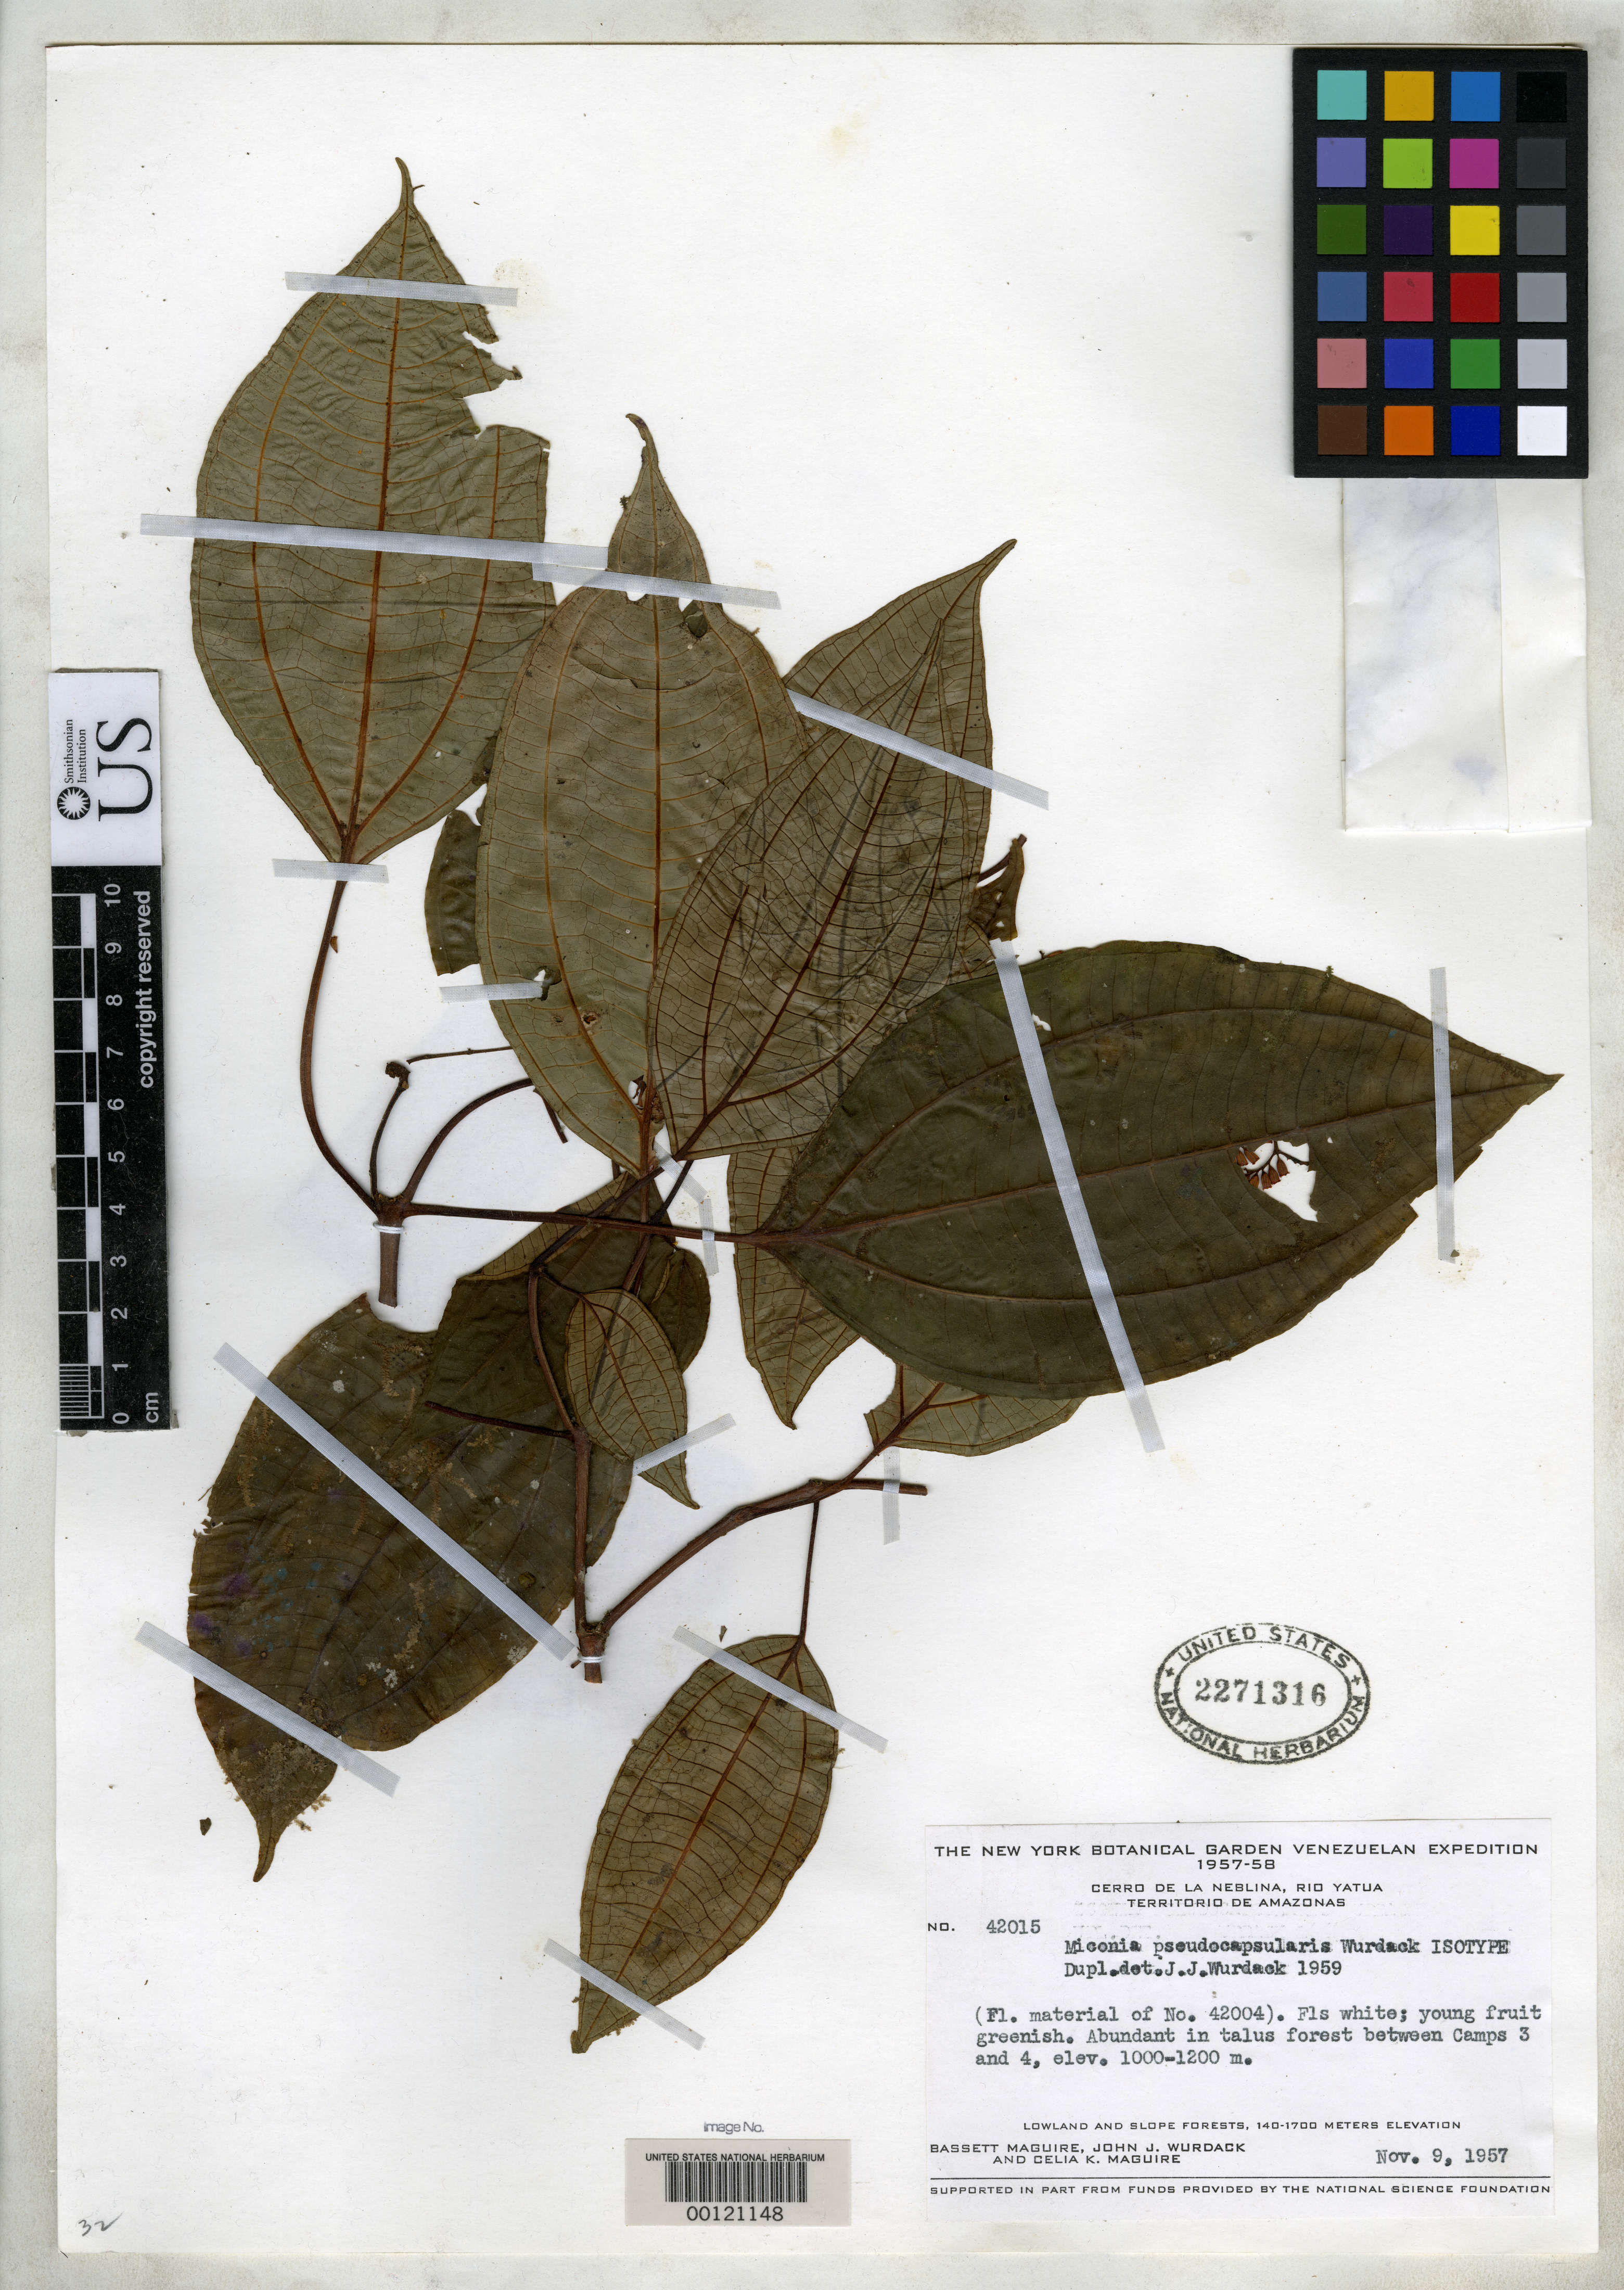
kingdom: Plantae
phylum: Tracheophyta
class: Magnoliopsida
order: Myrtales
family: Melastomataceae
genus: Miconia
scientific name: Miconia pseudocapsularis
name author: Wurdack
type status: Isotype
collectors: B. Maguire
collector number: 42015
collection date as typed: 09 Nov 1957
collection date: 1957-11-09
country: Venezuela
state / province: Amazonas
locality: Cerro de la Neblina.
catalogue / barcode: US 2271316